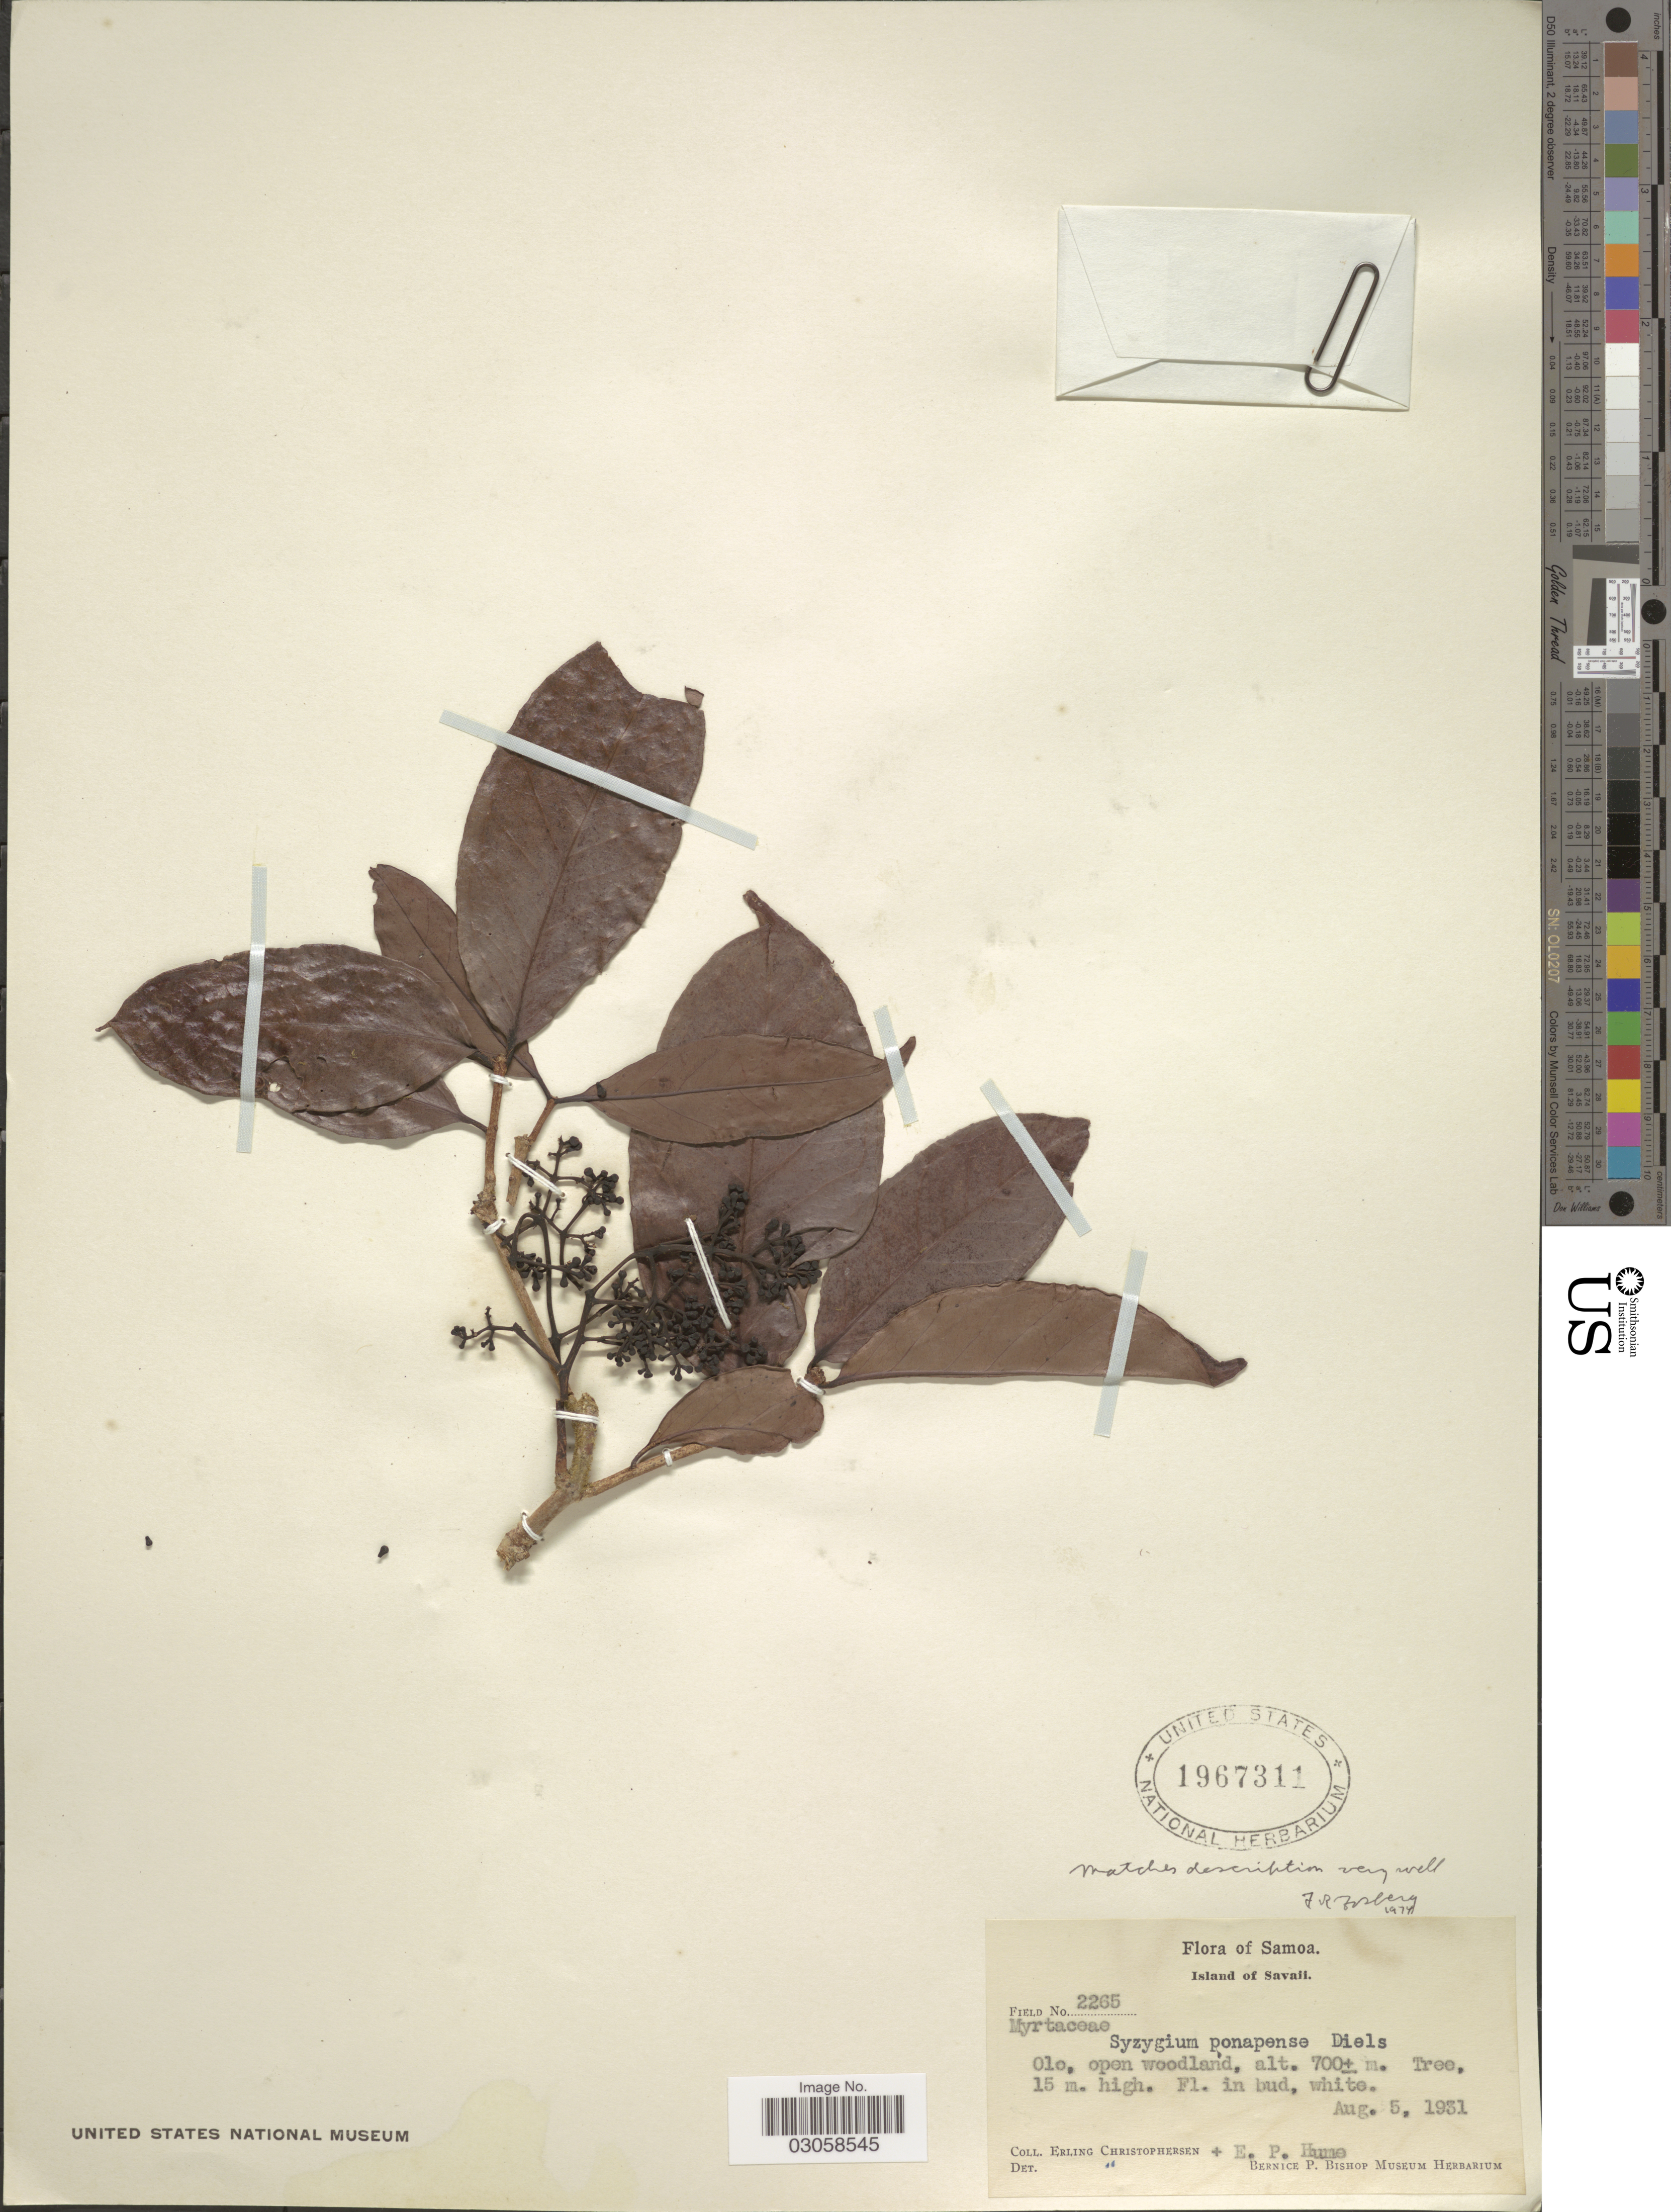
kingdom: Plantae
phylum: Tracheophyta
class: Magnoliopsida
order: Myrtales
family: Myrtaceae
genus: Syzygium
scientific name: Syzygium ponapense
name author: (Merr. & Kaneh.) Diels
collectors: E. Christophersen & E. P. Hume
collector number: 2265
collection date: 1931-08-05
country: Samoa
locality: Island of Savaii. Olo.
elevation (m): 700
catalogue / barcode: US 1967311